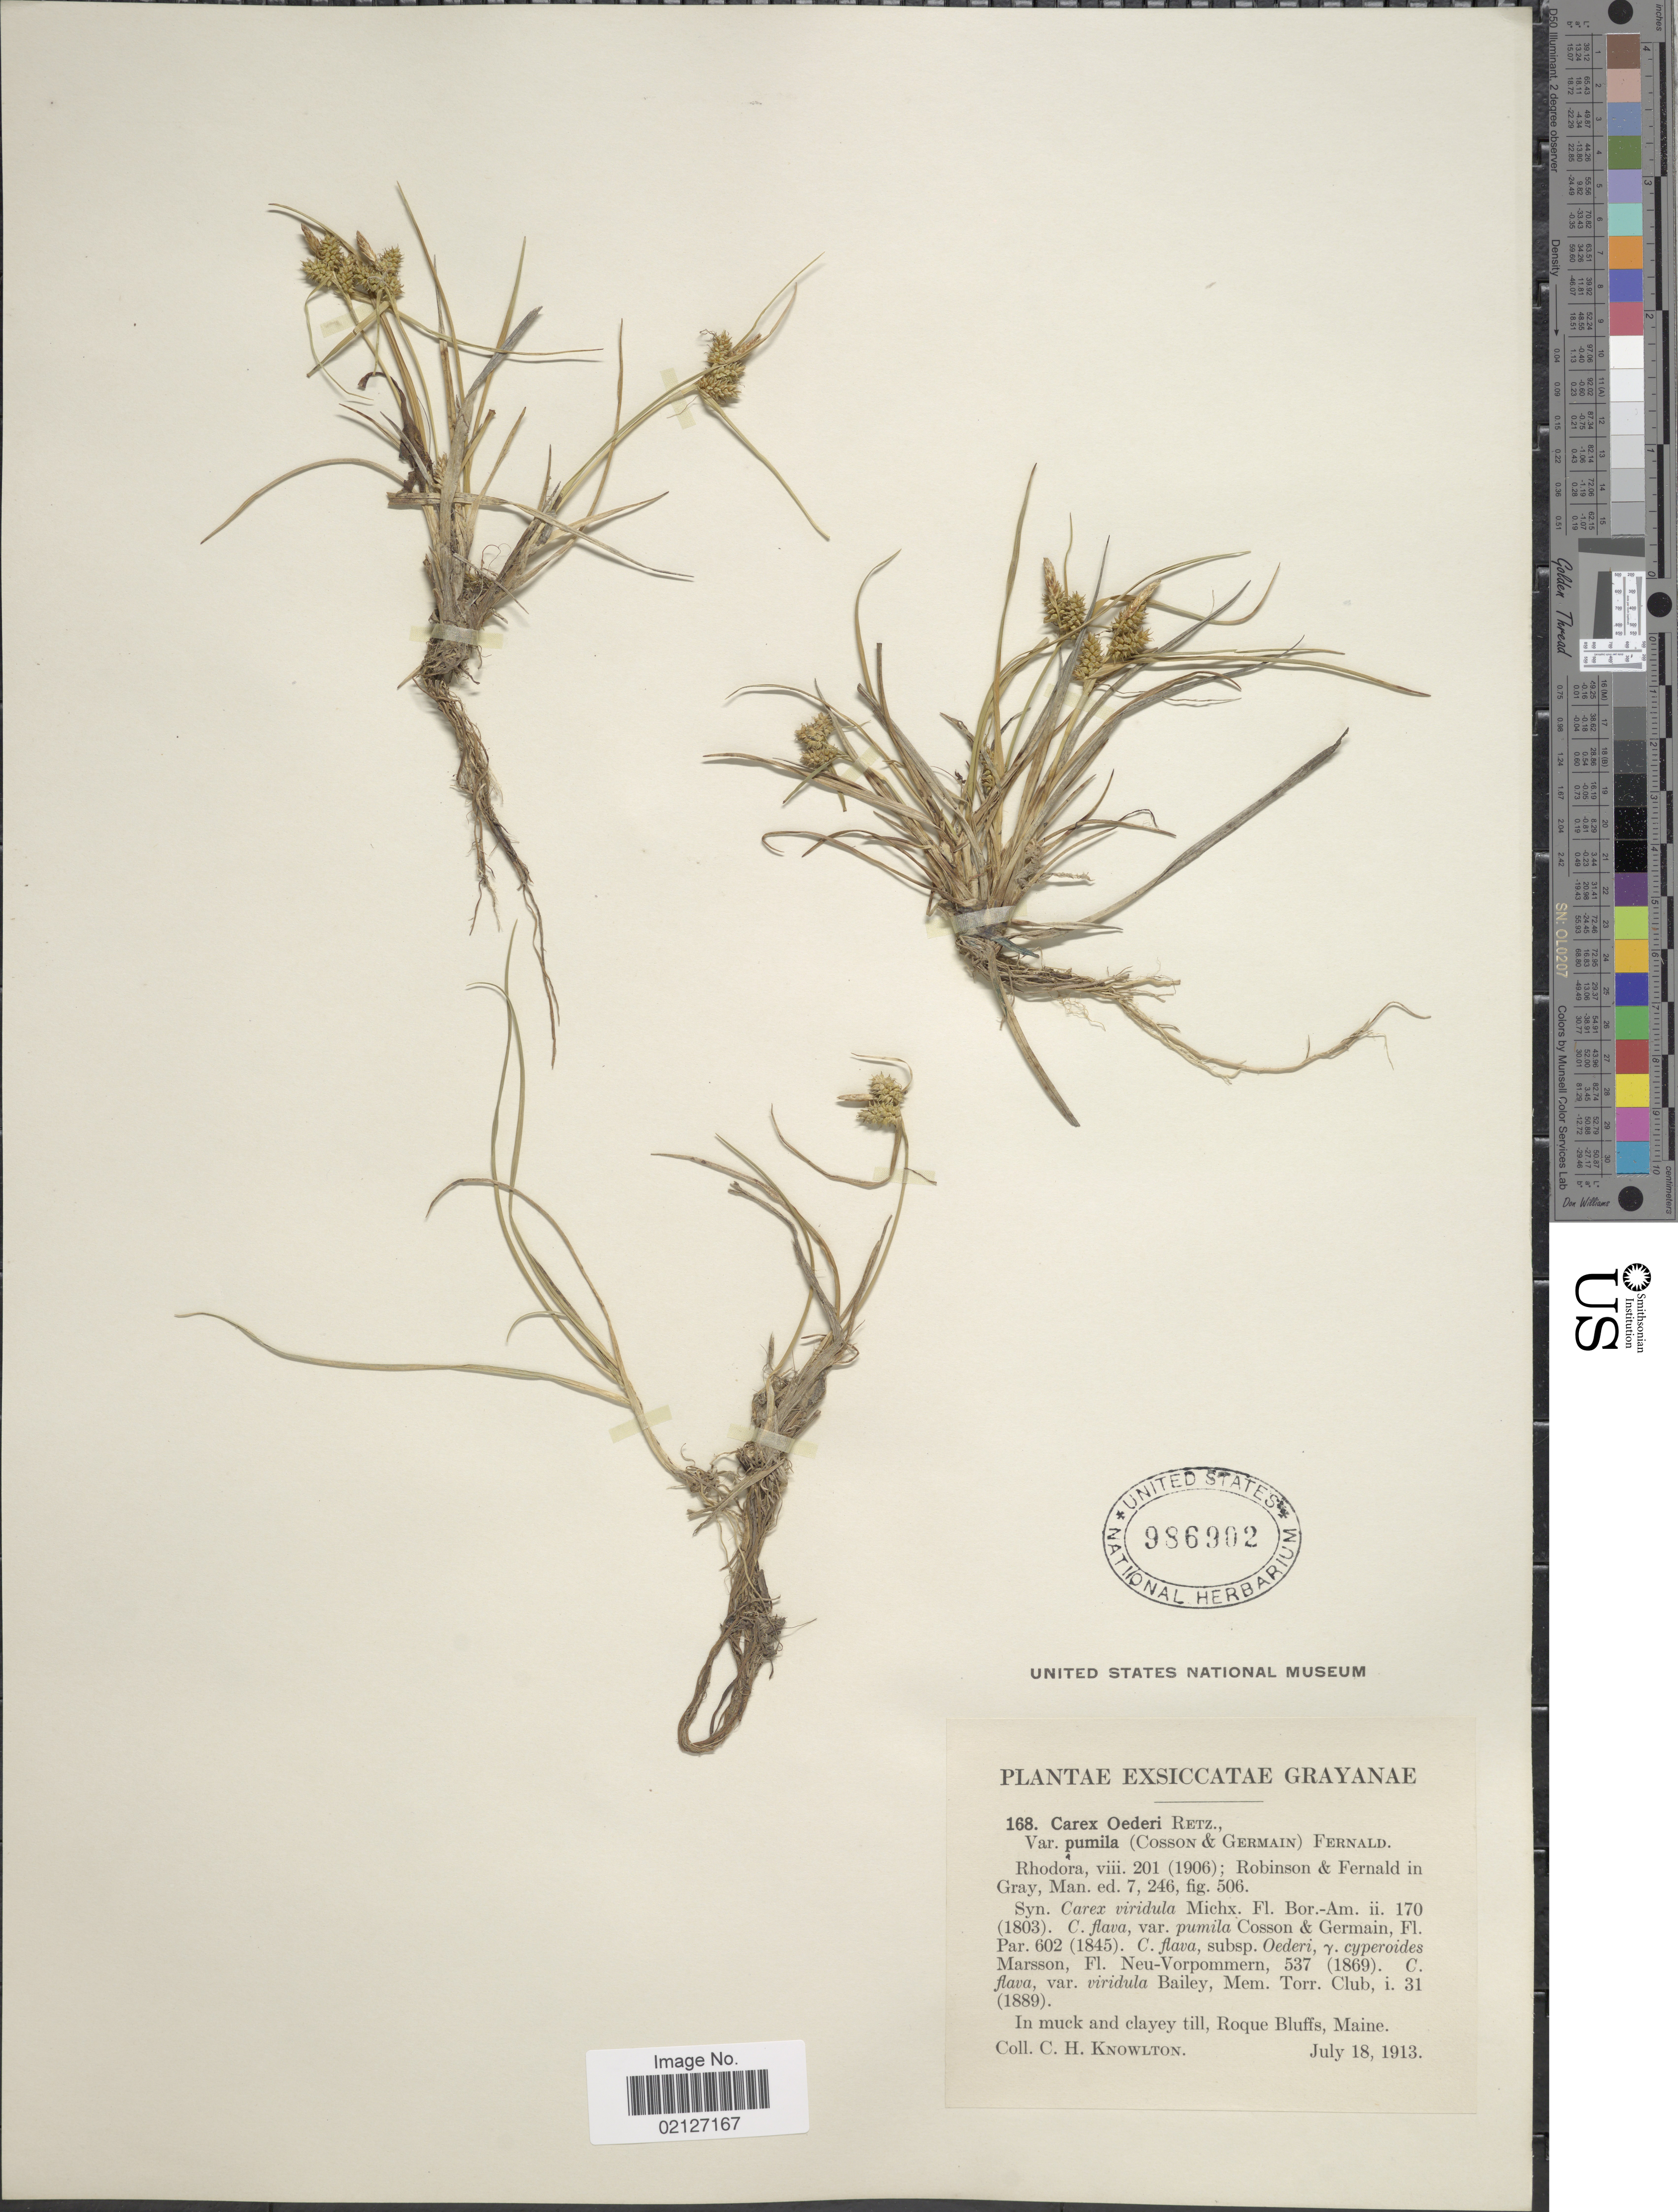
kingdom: Plantae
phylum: Tracheophyta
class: Liliopsida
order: Poales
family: Cyperaceae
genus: Carex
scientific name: Carex oederi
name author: Retz.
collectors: C. H. Knowlton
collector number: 168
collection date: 1913-07-18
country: United States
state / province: Maine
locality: Exsiccatae Grayanae, in muck and clayey till, Roque Bluffs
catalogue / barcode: US 986902